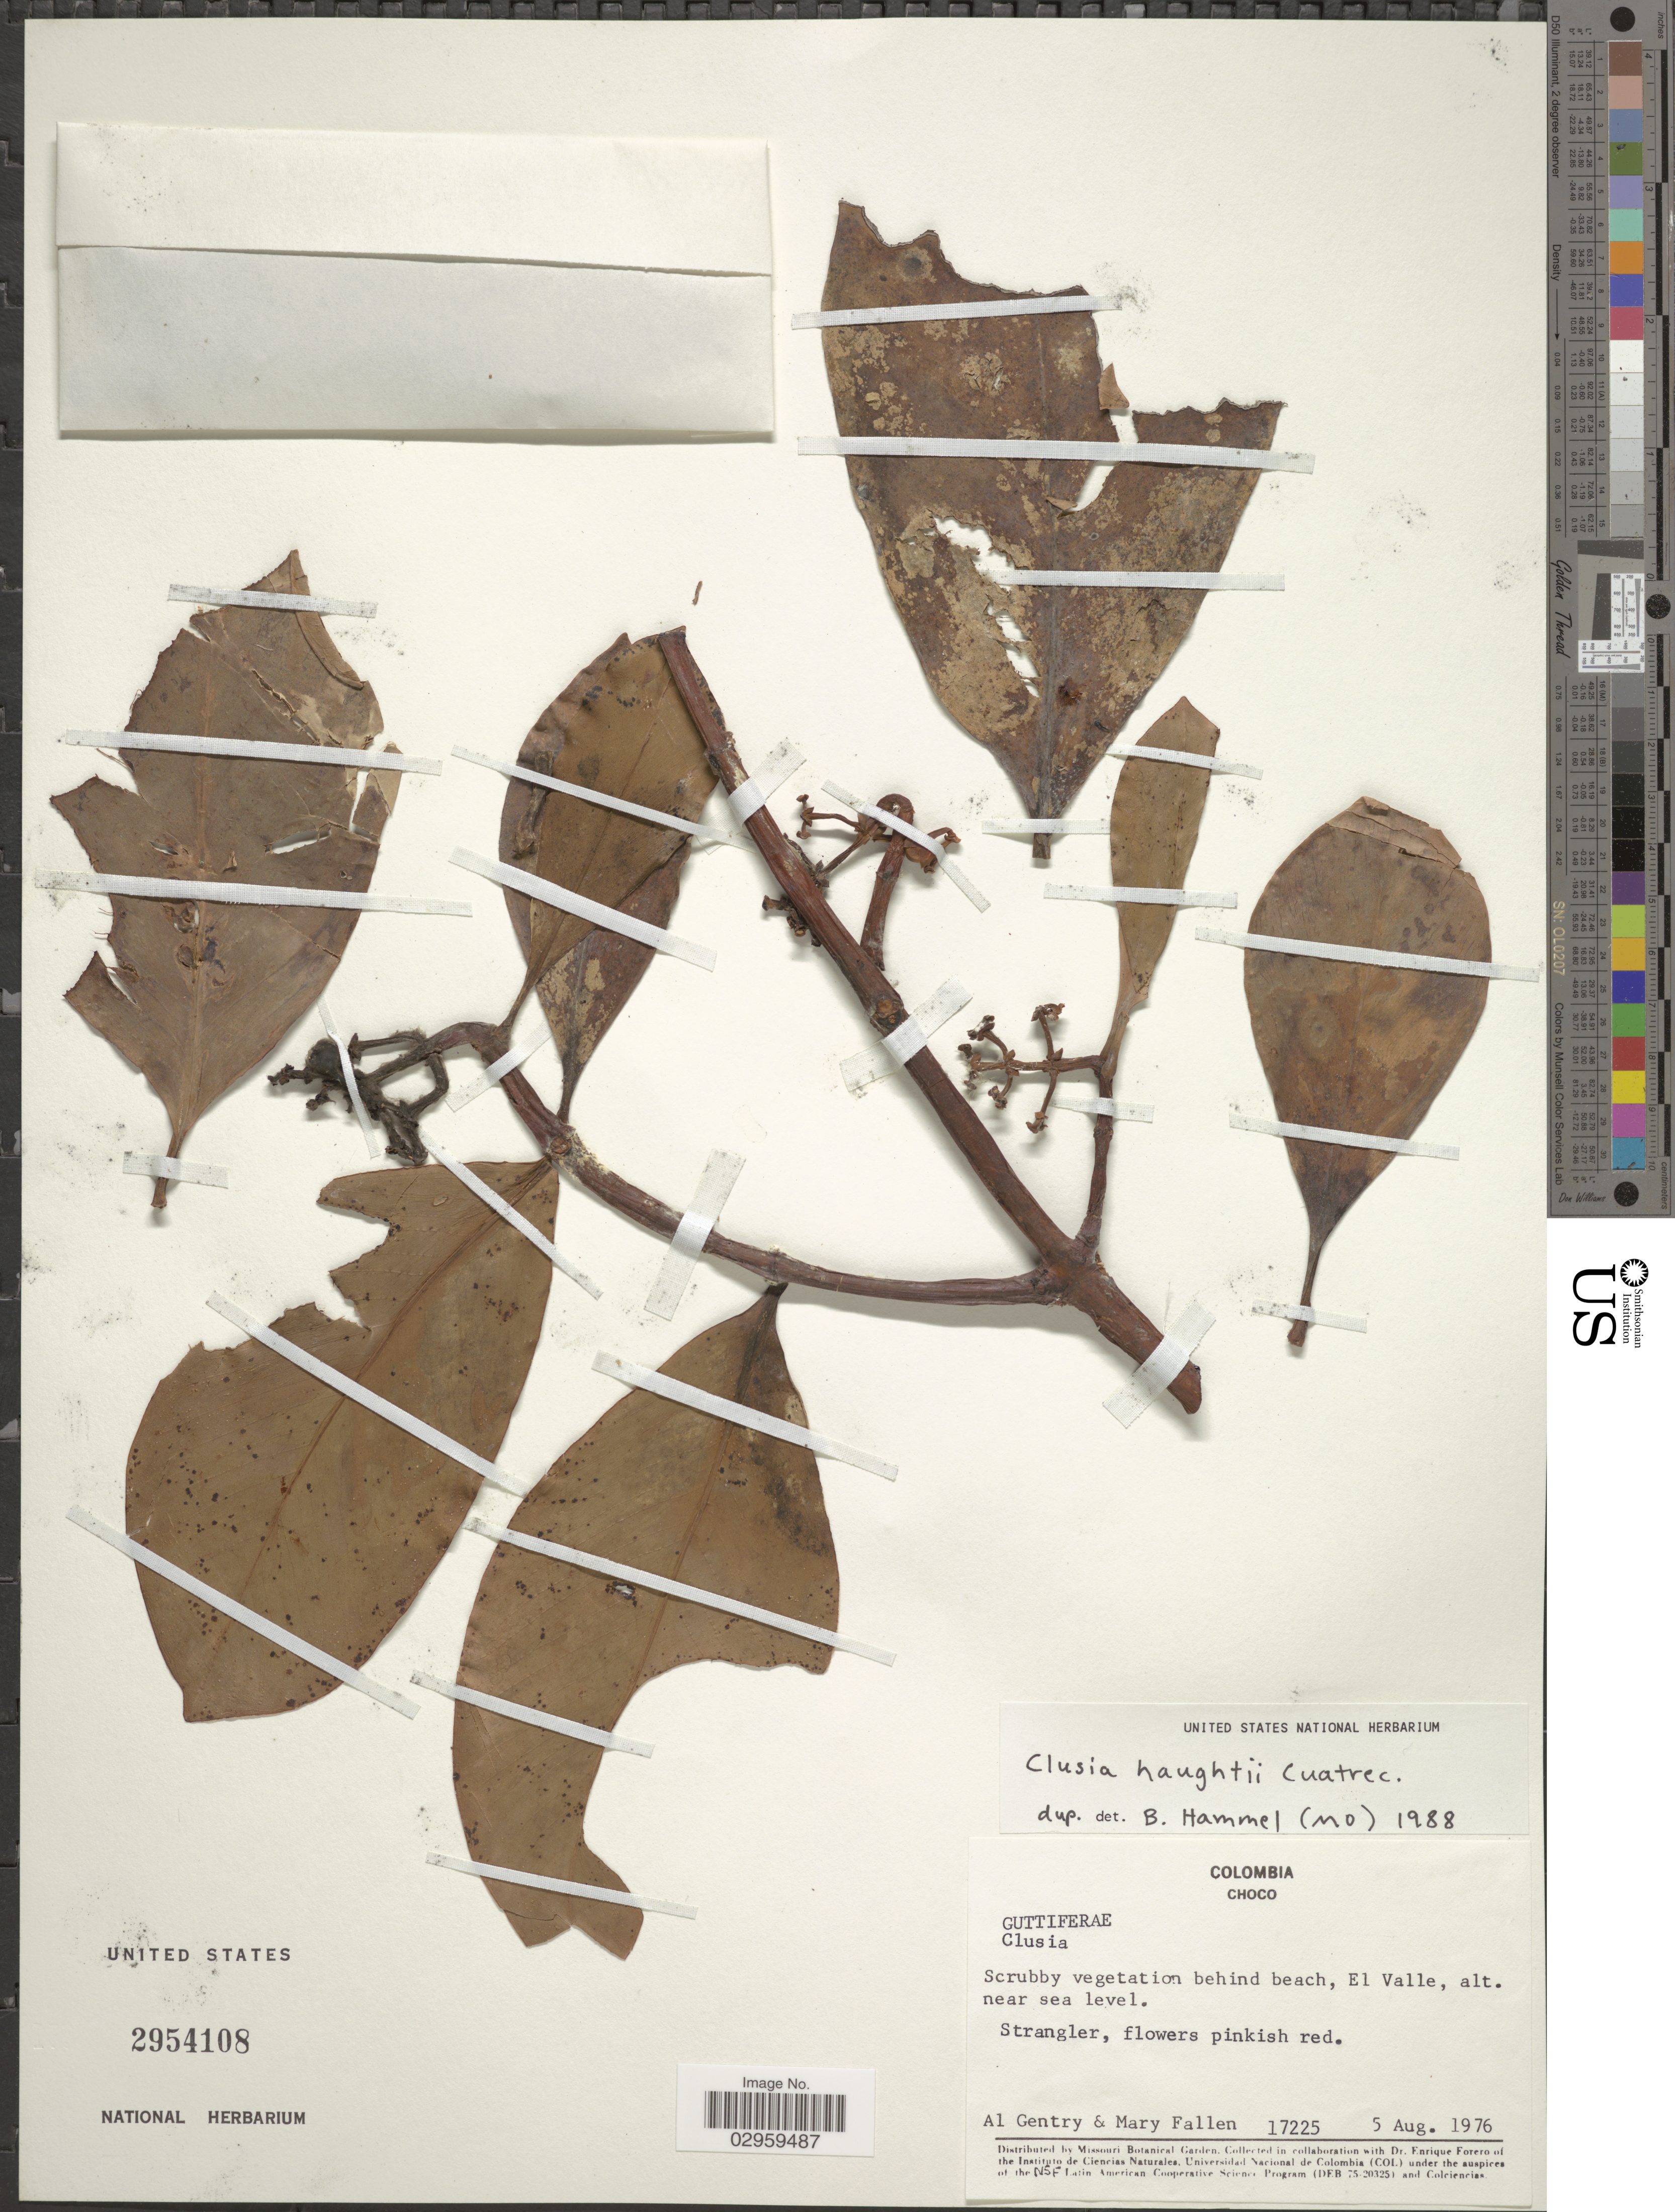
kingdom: Plantae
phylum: Tracheophyta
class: Magnoliopsida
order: Malpighiales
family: Clusiaceae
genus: Clusia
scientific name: Clusia haughtii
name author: Cuatrec.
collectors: A. H. Gentry & M. Fallen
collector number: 17225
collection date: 1976-08-05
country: Colombia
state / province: Chocó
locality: El Valle.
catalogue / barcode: US 2954108